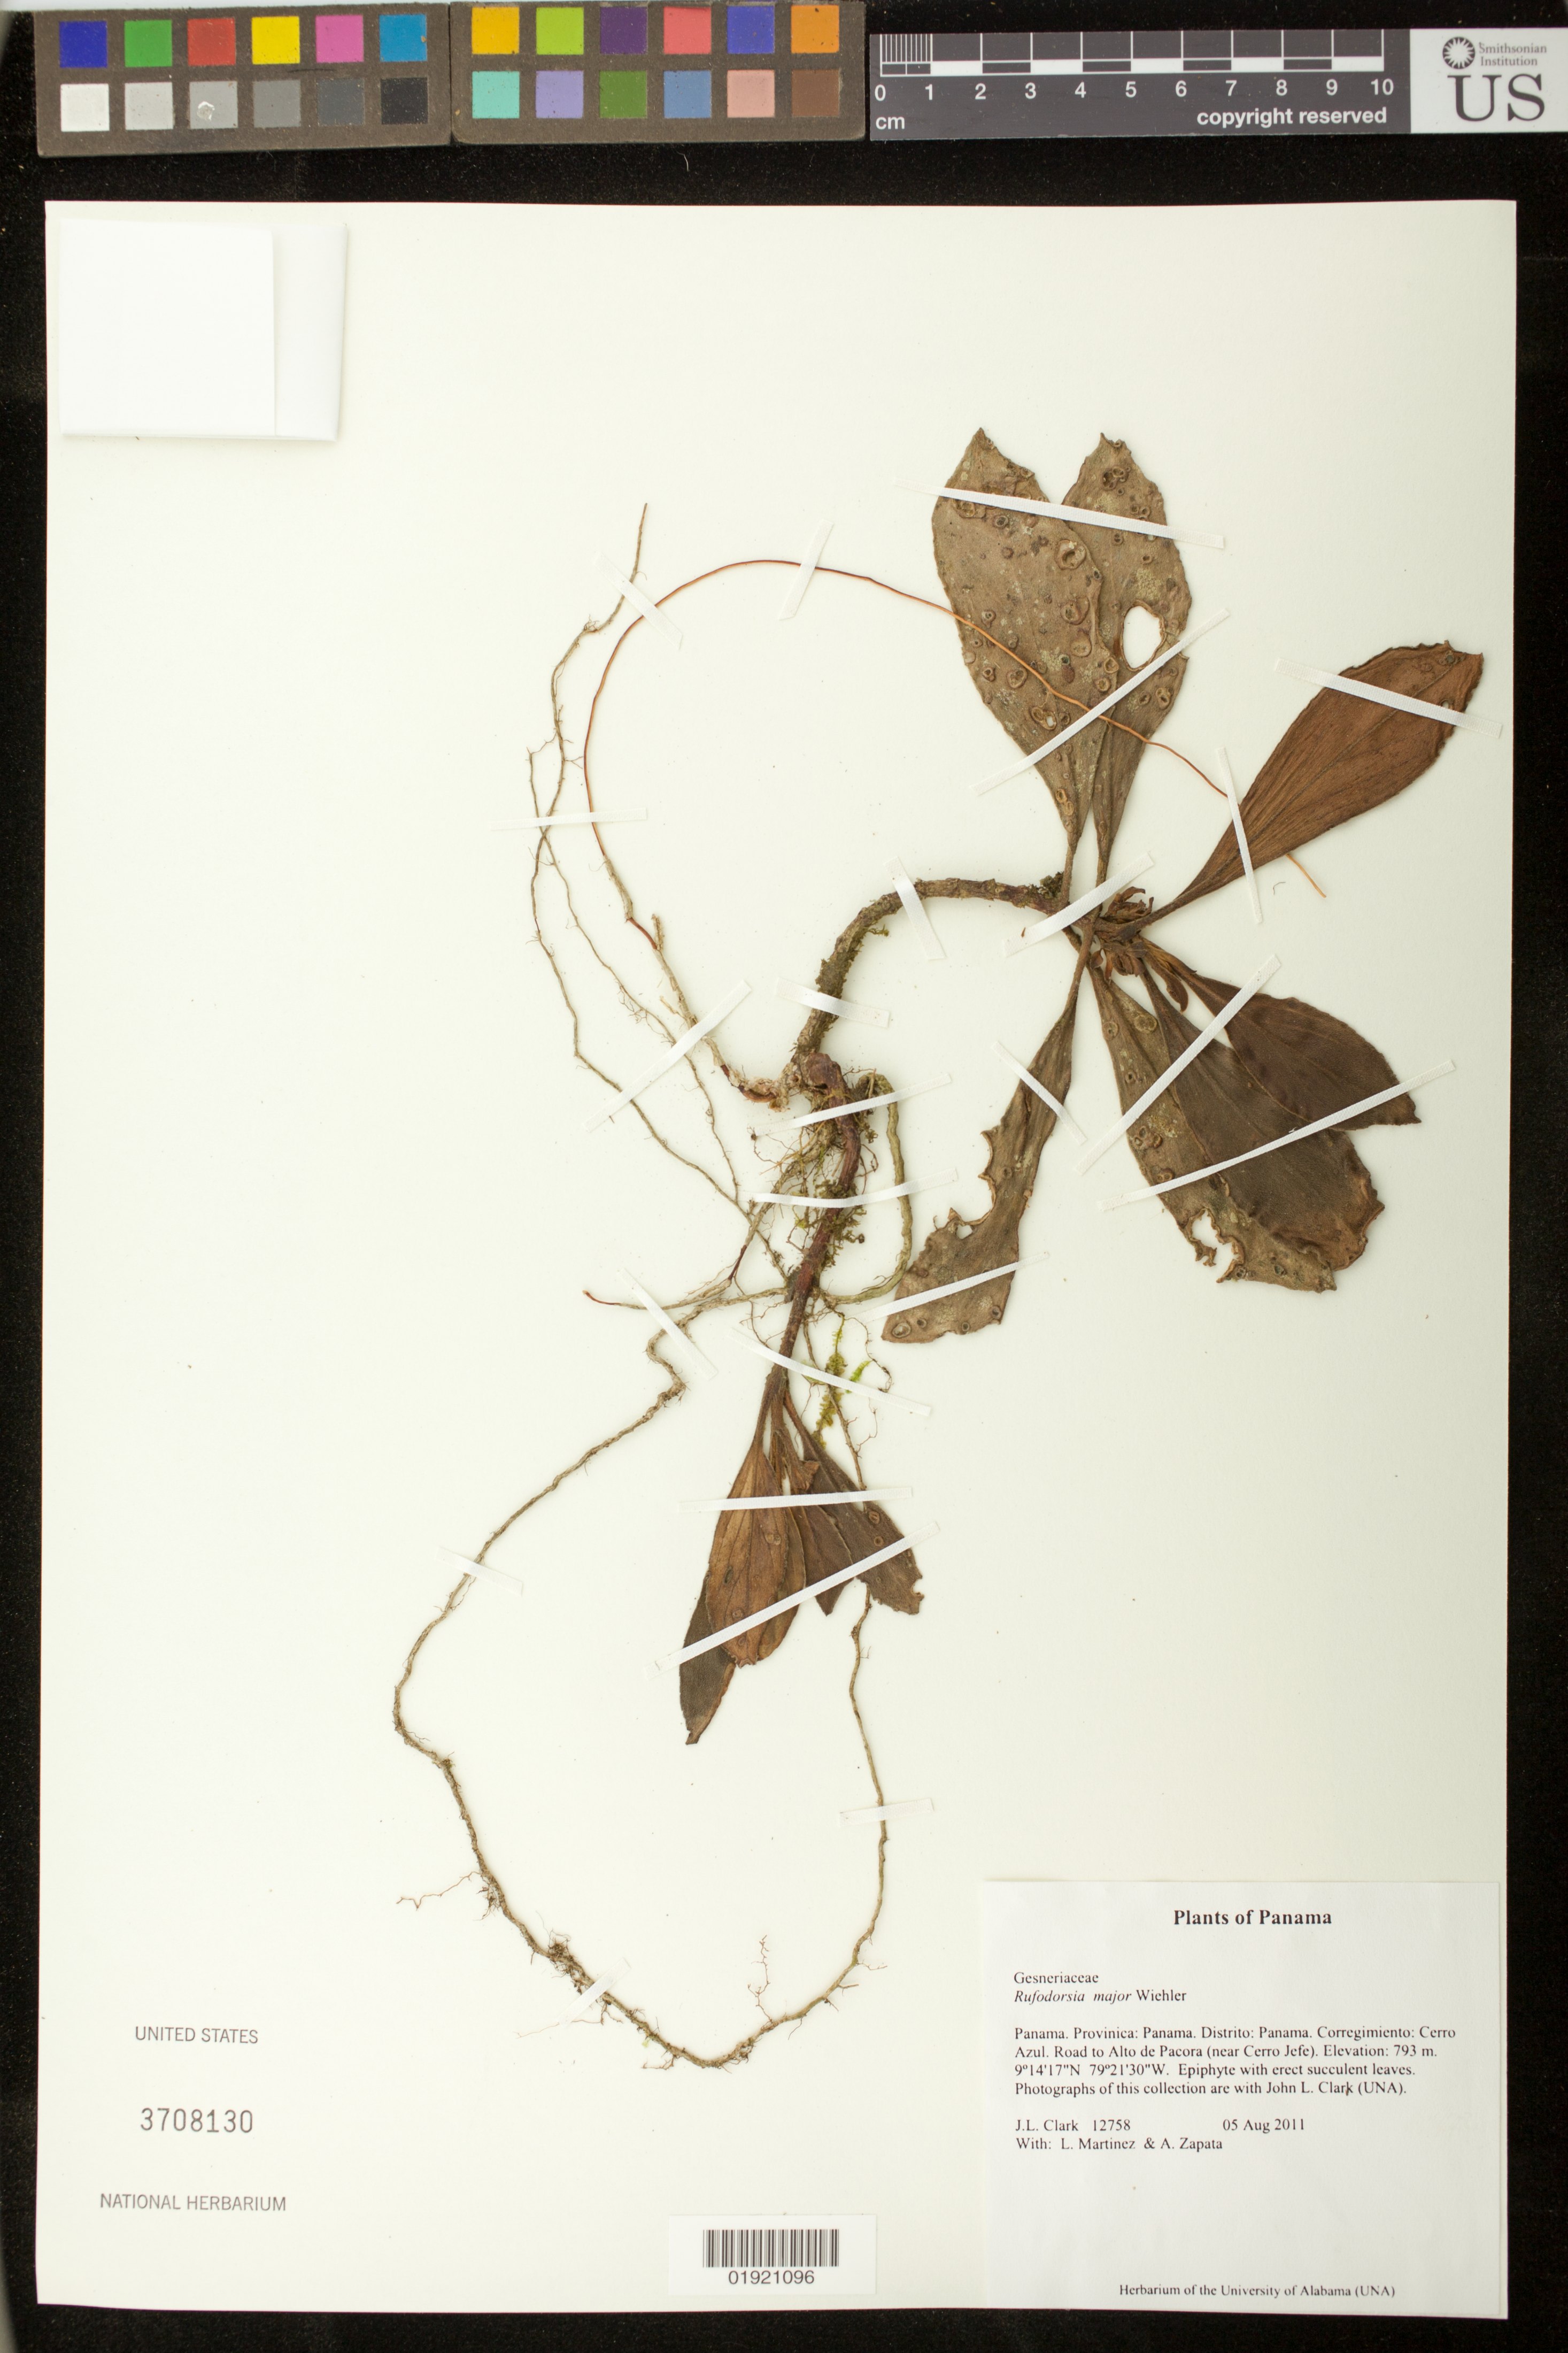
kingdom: Plantae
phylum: Tracheophyta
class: Magnoliopsida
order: Lamiales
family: Gesneriaceae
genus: Rufodorsia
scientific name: Rufodorsia major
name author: Wiehler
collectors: J. L. Clark, L. Martinez & A. Zapata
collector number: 12758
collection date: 2011-08-05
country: Panama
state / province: Panamá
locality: Corregimiento: Cerro Azul. Road to Pacora (near Cerro Jefe).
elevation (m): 793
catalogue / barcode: US 3708130